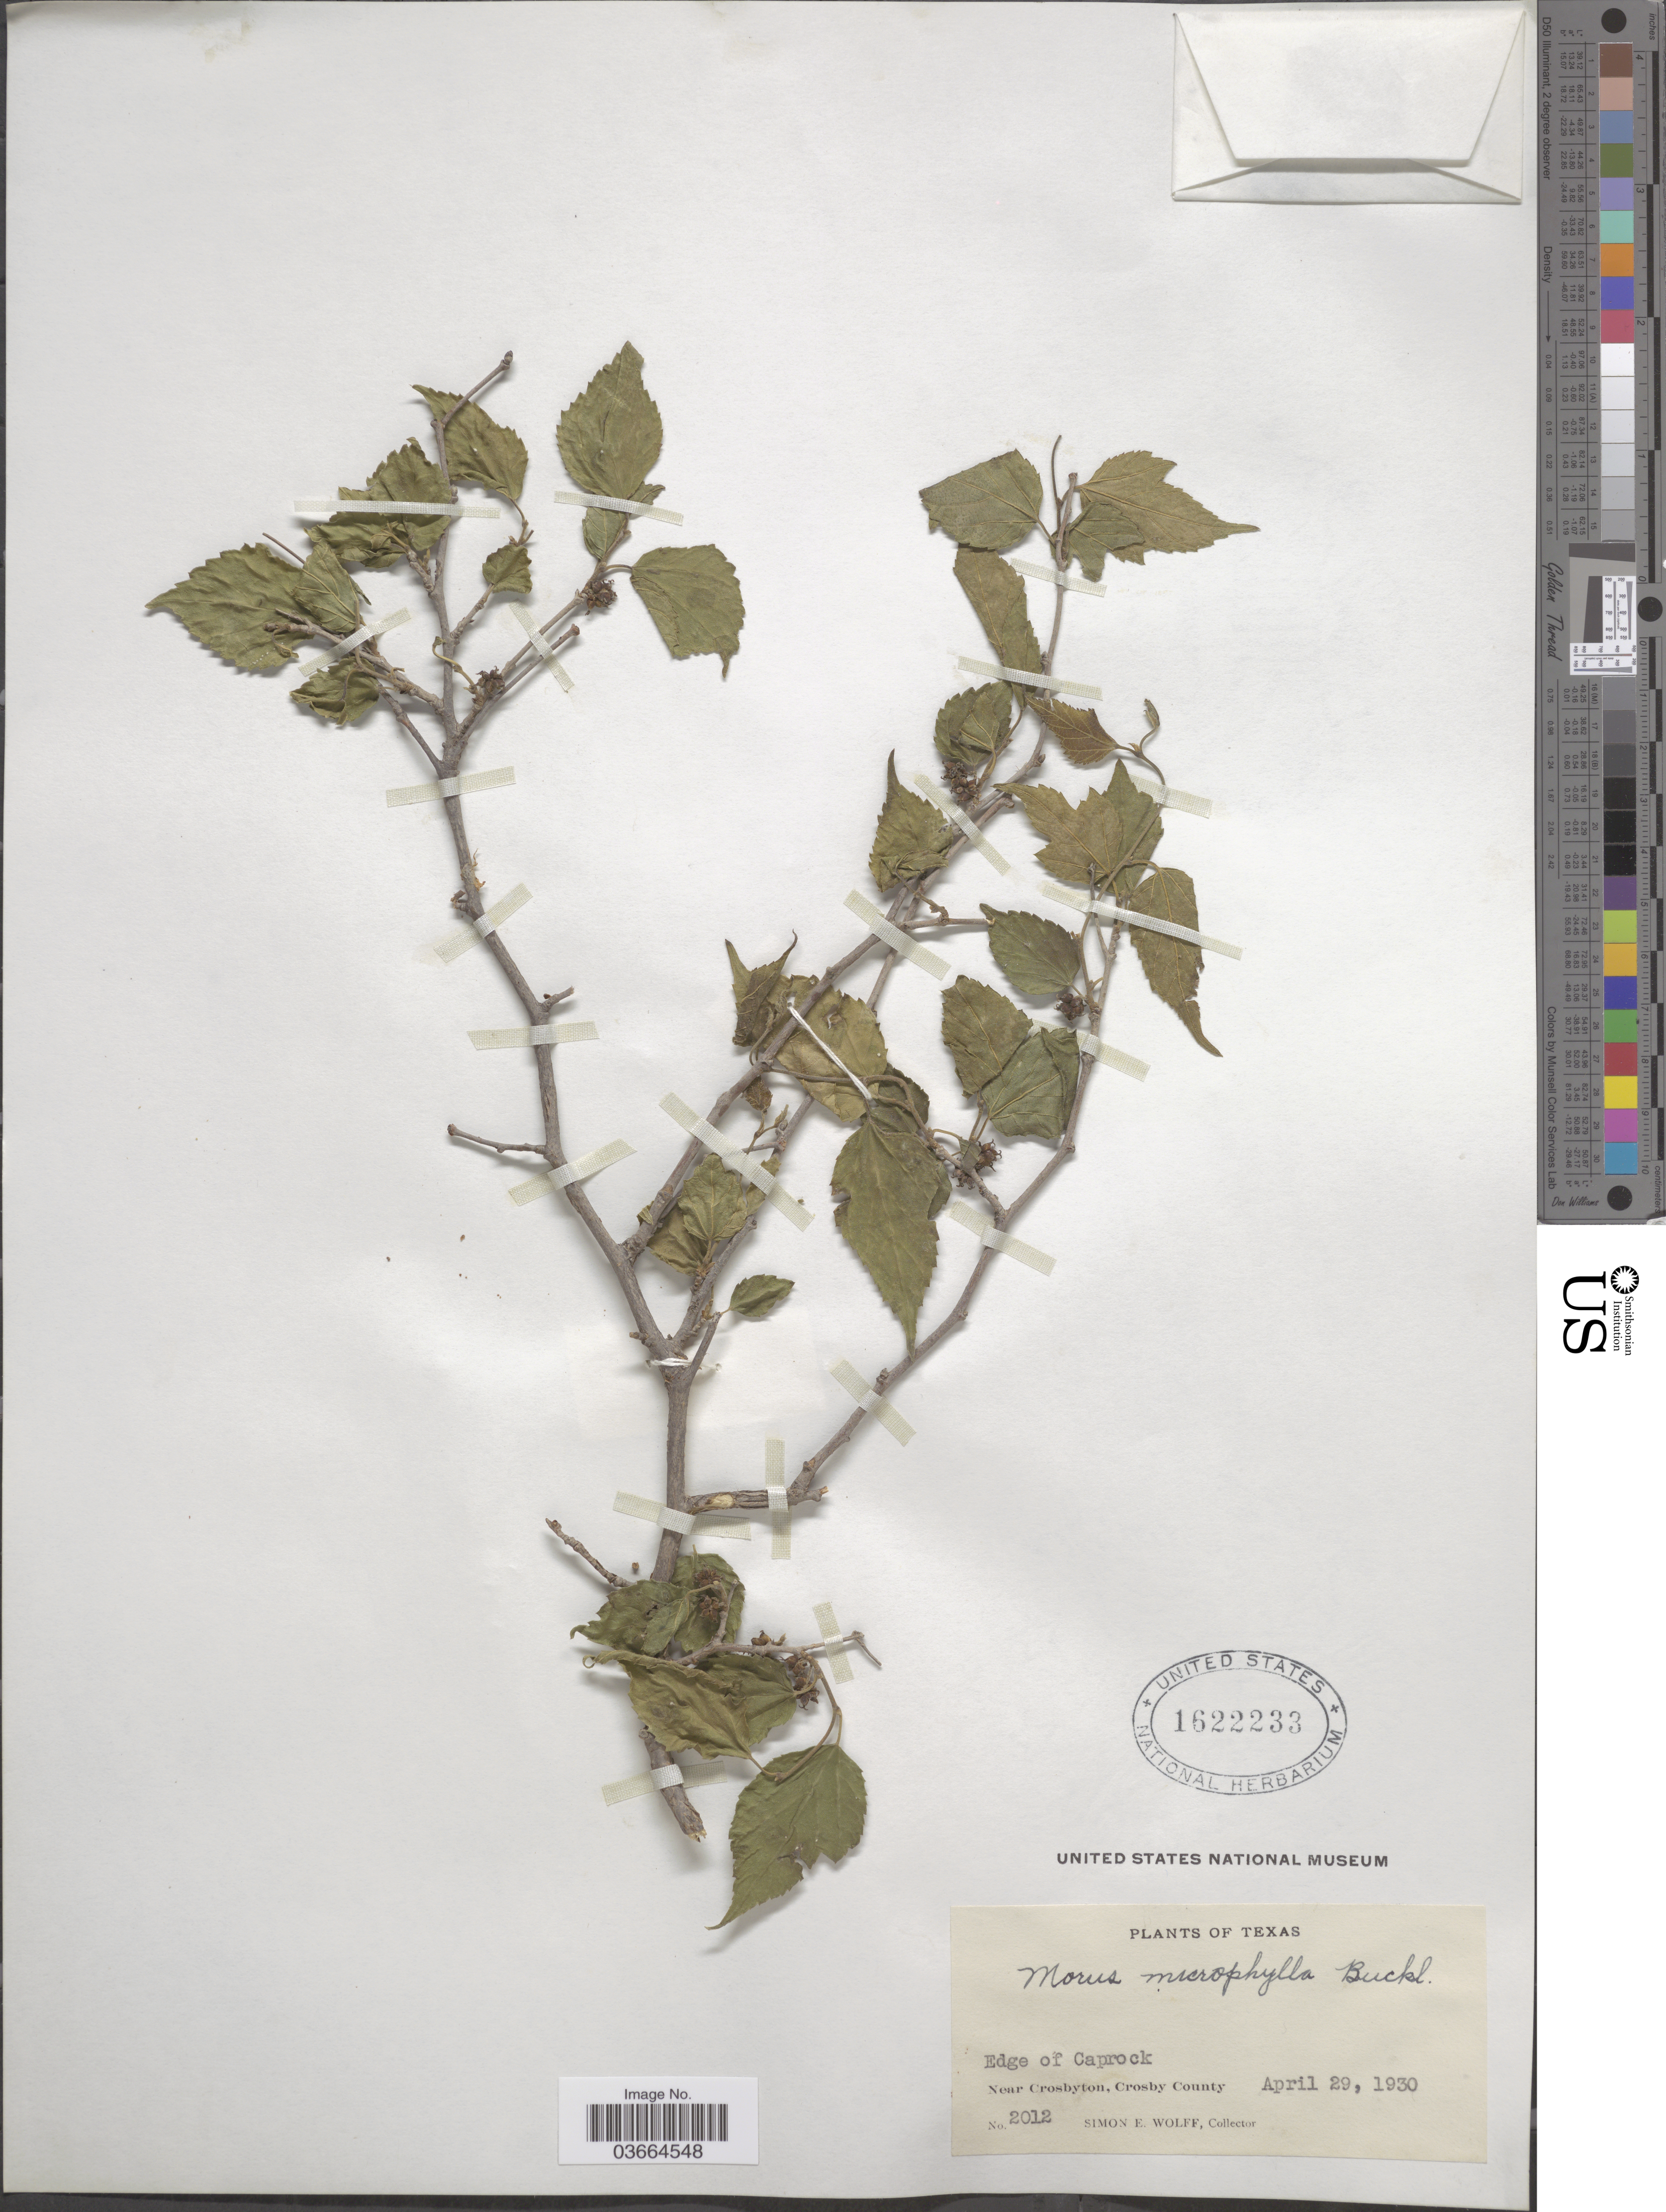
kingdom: Plantae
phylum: Tracheophyta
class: Magnoliopsida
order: Rosales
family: Moraceae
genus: Morus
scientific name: Morus microphylla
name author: Buckley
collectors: S. E. Wolff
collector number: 2012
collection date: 1930-04-29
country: United States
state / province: Texas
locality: Edge of Caprock. Near Crosbyton, Crosby County.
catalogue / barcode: US 1622233